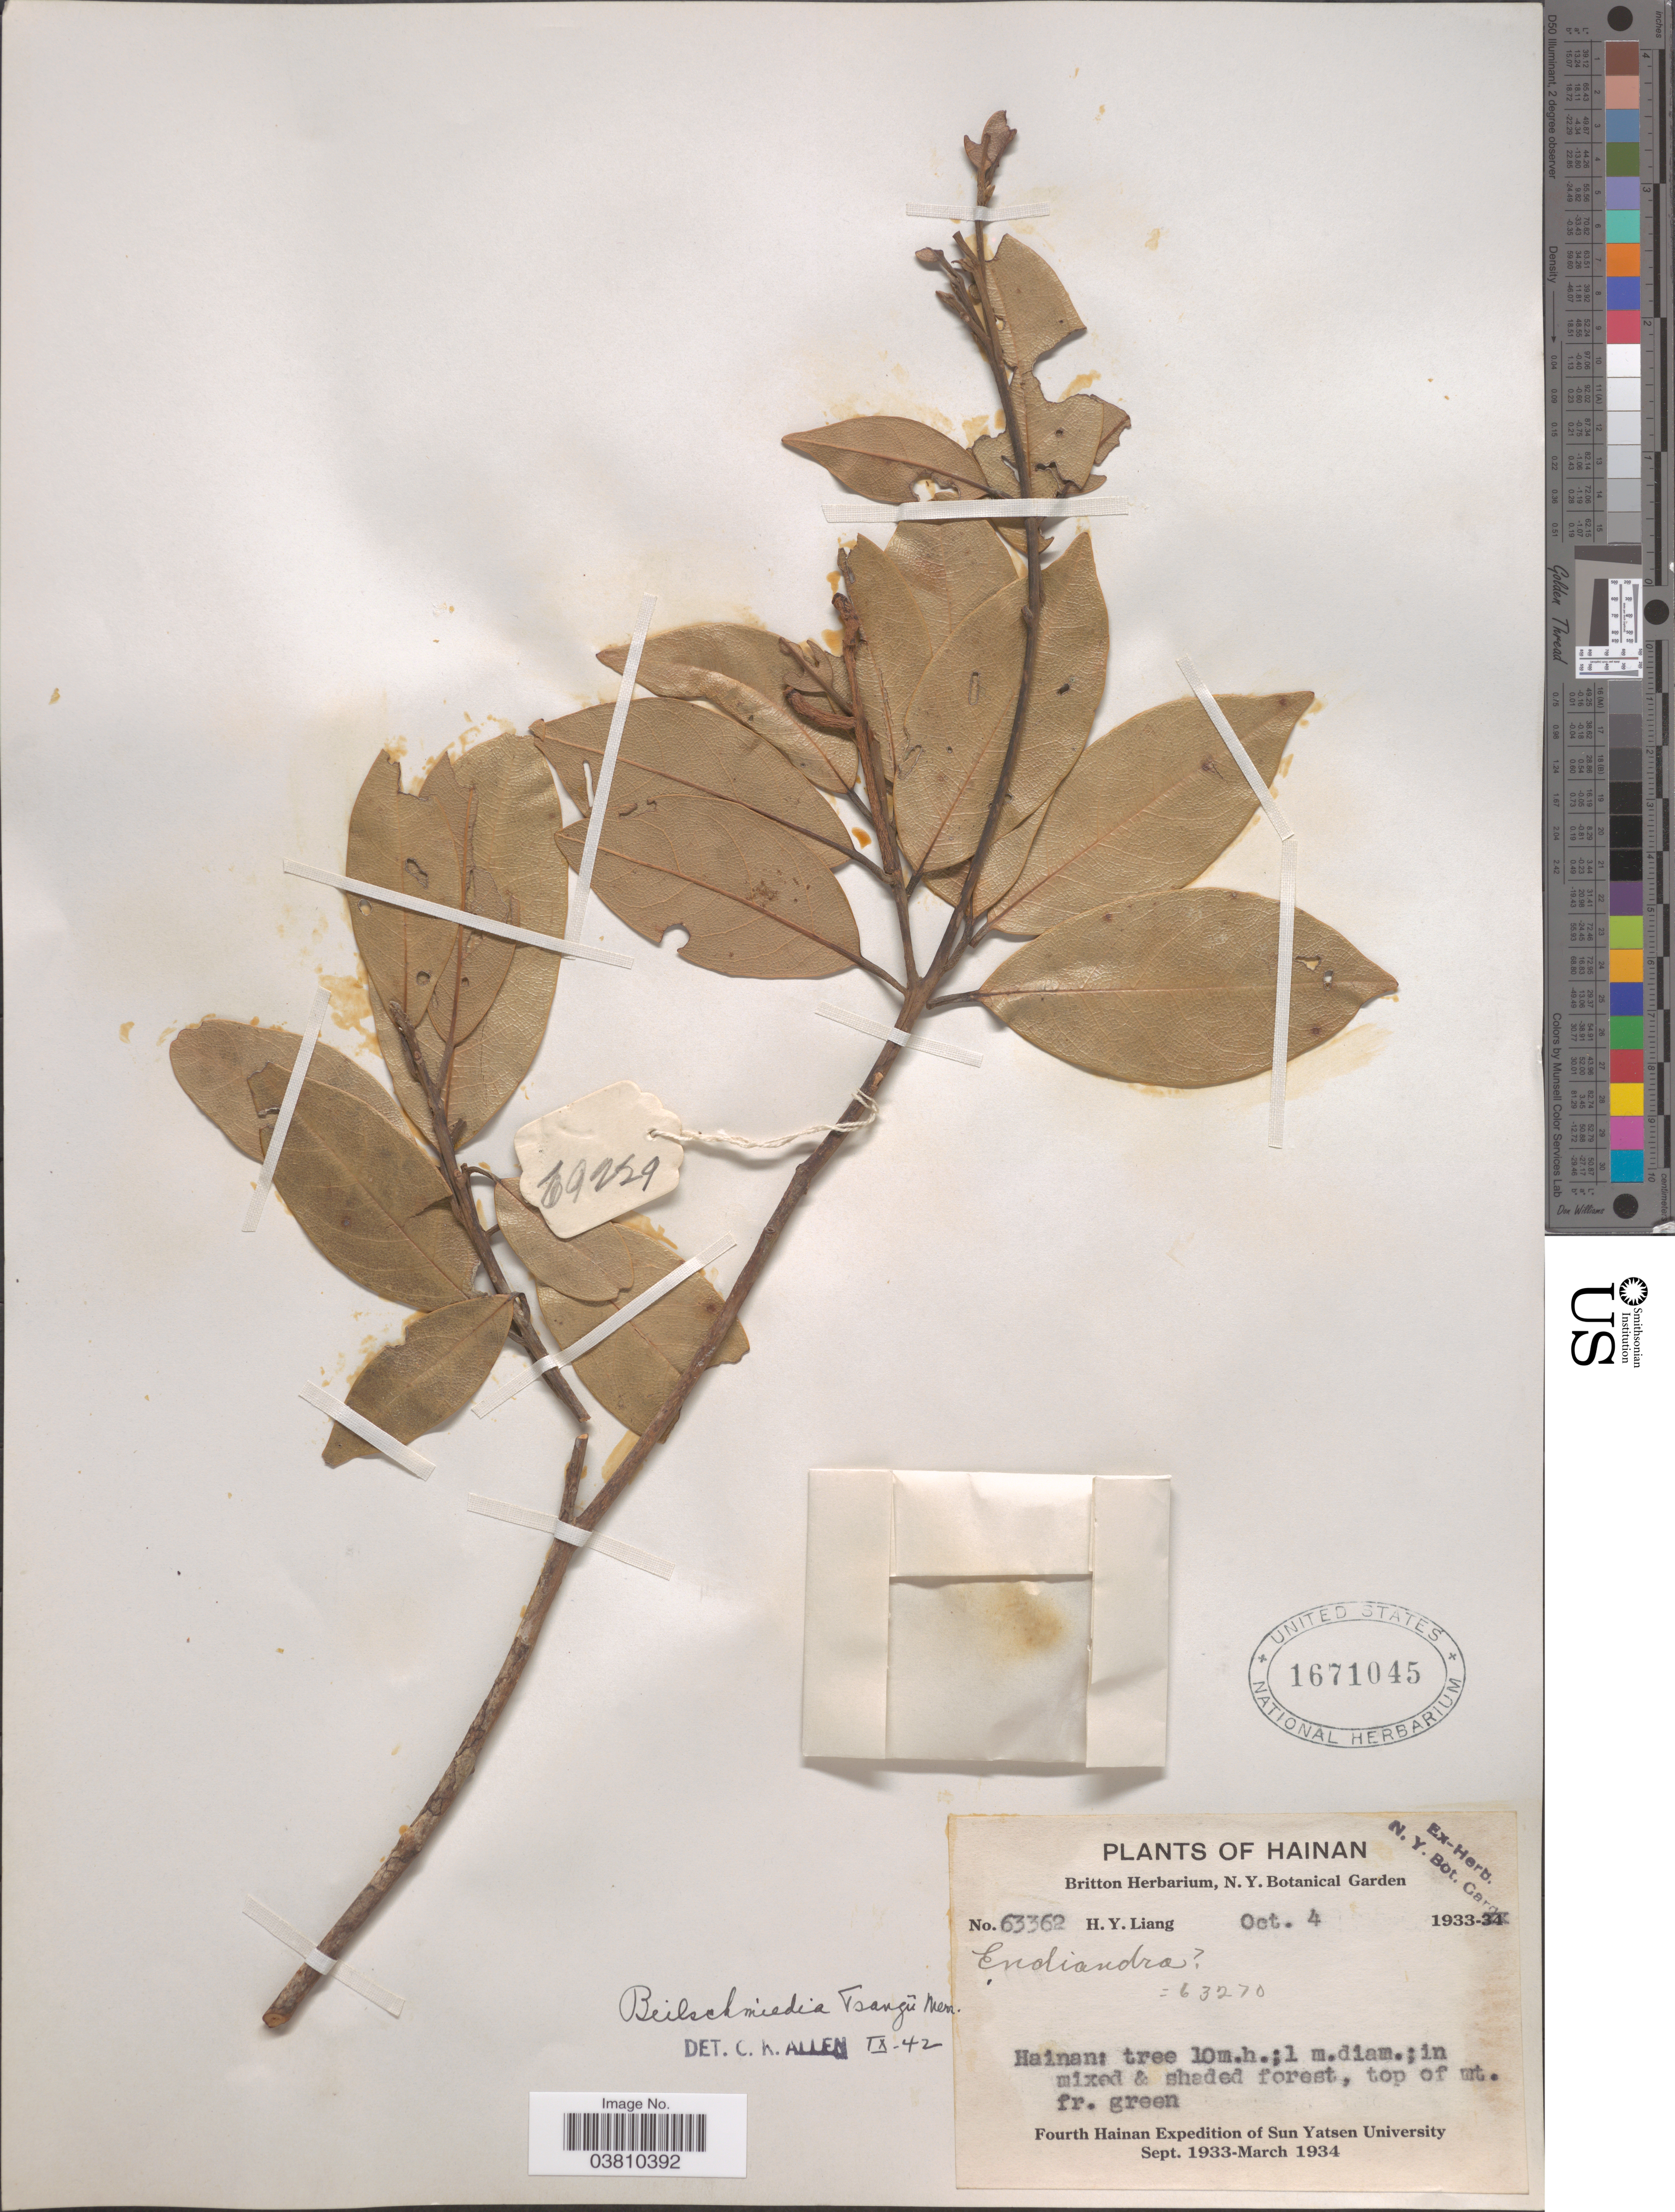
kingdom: Plantae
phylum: Tracheophyta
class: Magnoliopsida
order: Laurales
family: Lauraceae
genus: Beilschmiedia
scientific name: Beilschmiedia tsangii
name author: Merr.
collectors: H. Y. Liang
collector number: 63362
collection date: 1933-10-04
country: China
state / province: Hainan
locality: Hainan.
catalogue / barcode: US 167104